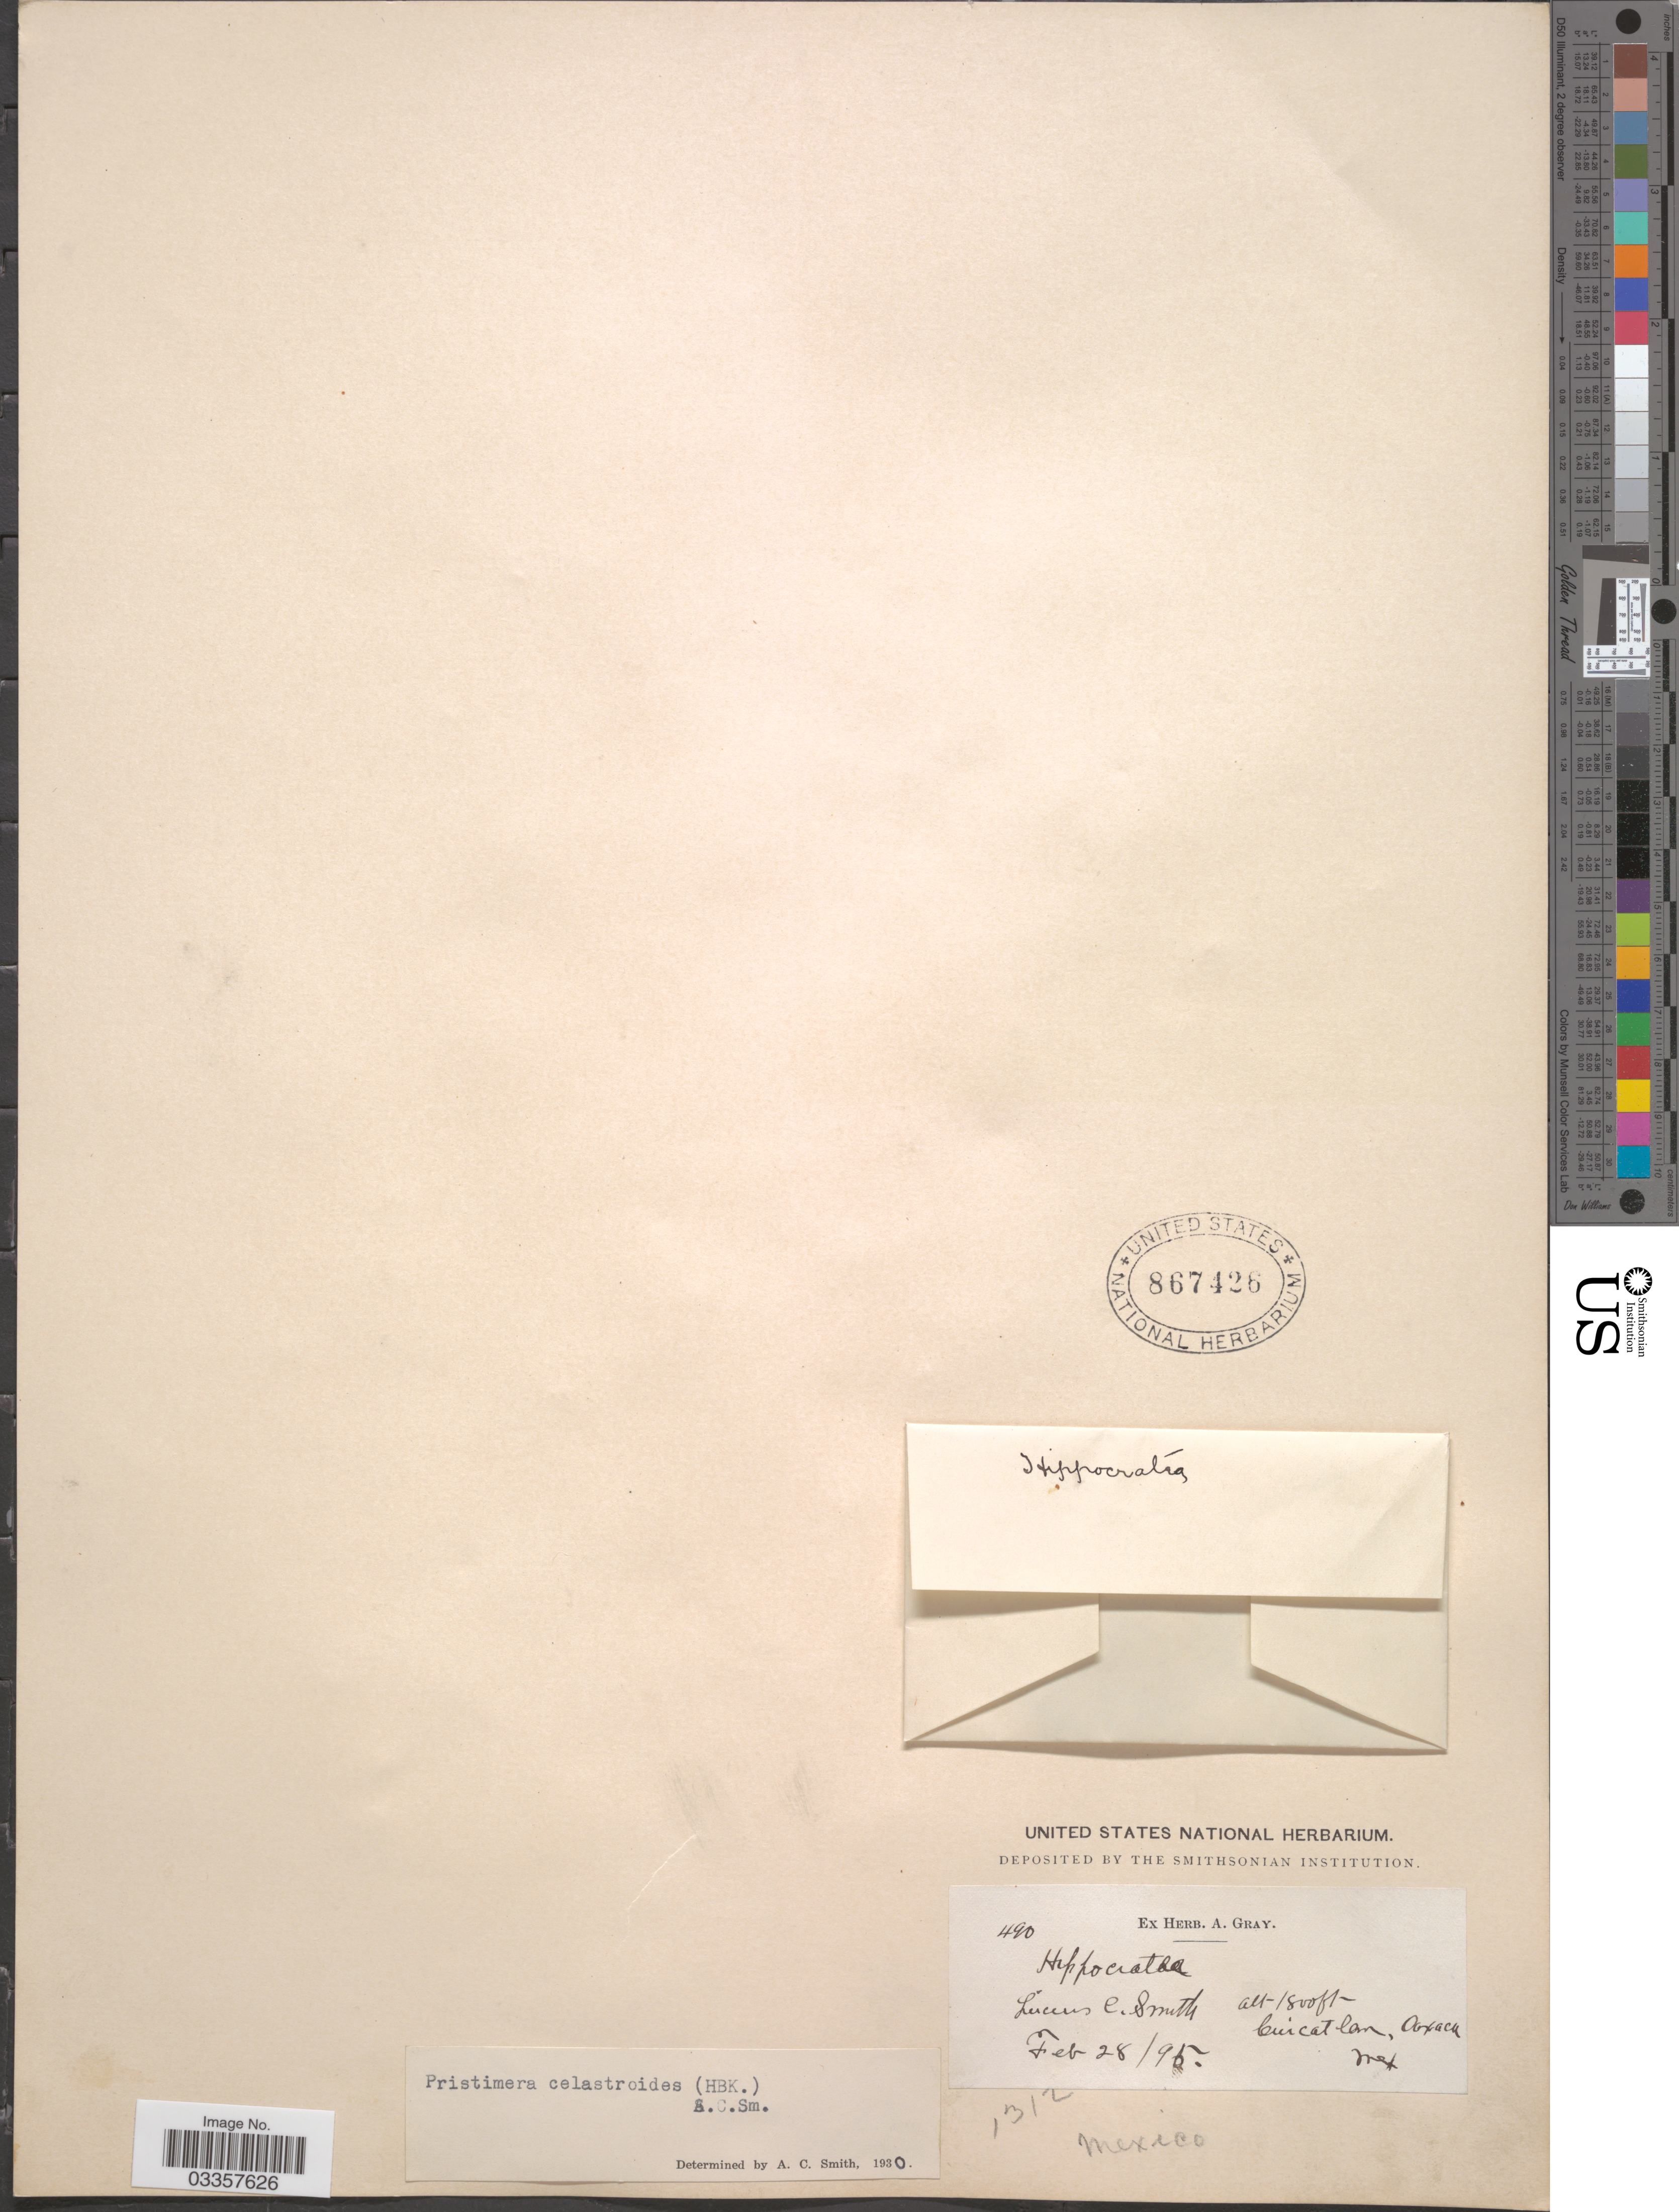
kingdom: Plantae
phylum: Tracheophyta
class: Magnoliopsida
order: Celastrales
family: Celastraceae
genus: Pristimera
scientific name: Pristimera celastroides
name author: (Kunth) A.C. Sm.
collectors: L. C. Smith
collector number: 490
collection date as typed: Transcribed d/m/y: 28/2/95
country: Mexico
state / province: Oaxaca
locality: Cuicatlan.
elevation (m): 549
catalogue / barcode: US 867426